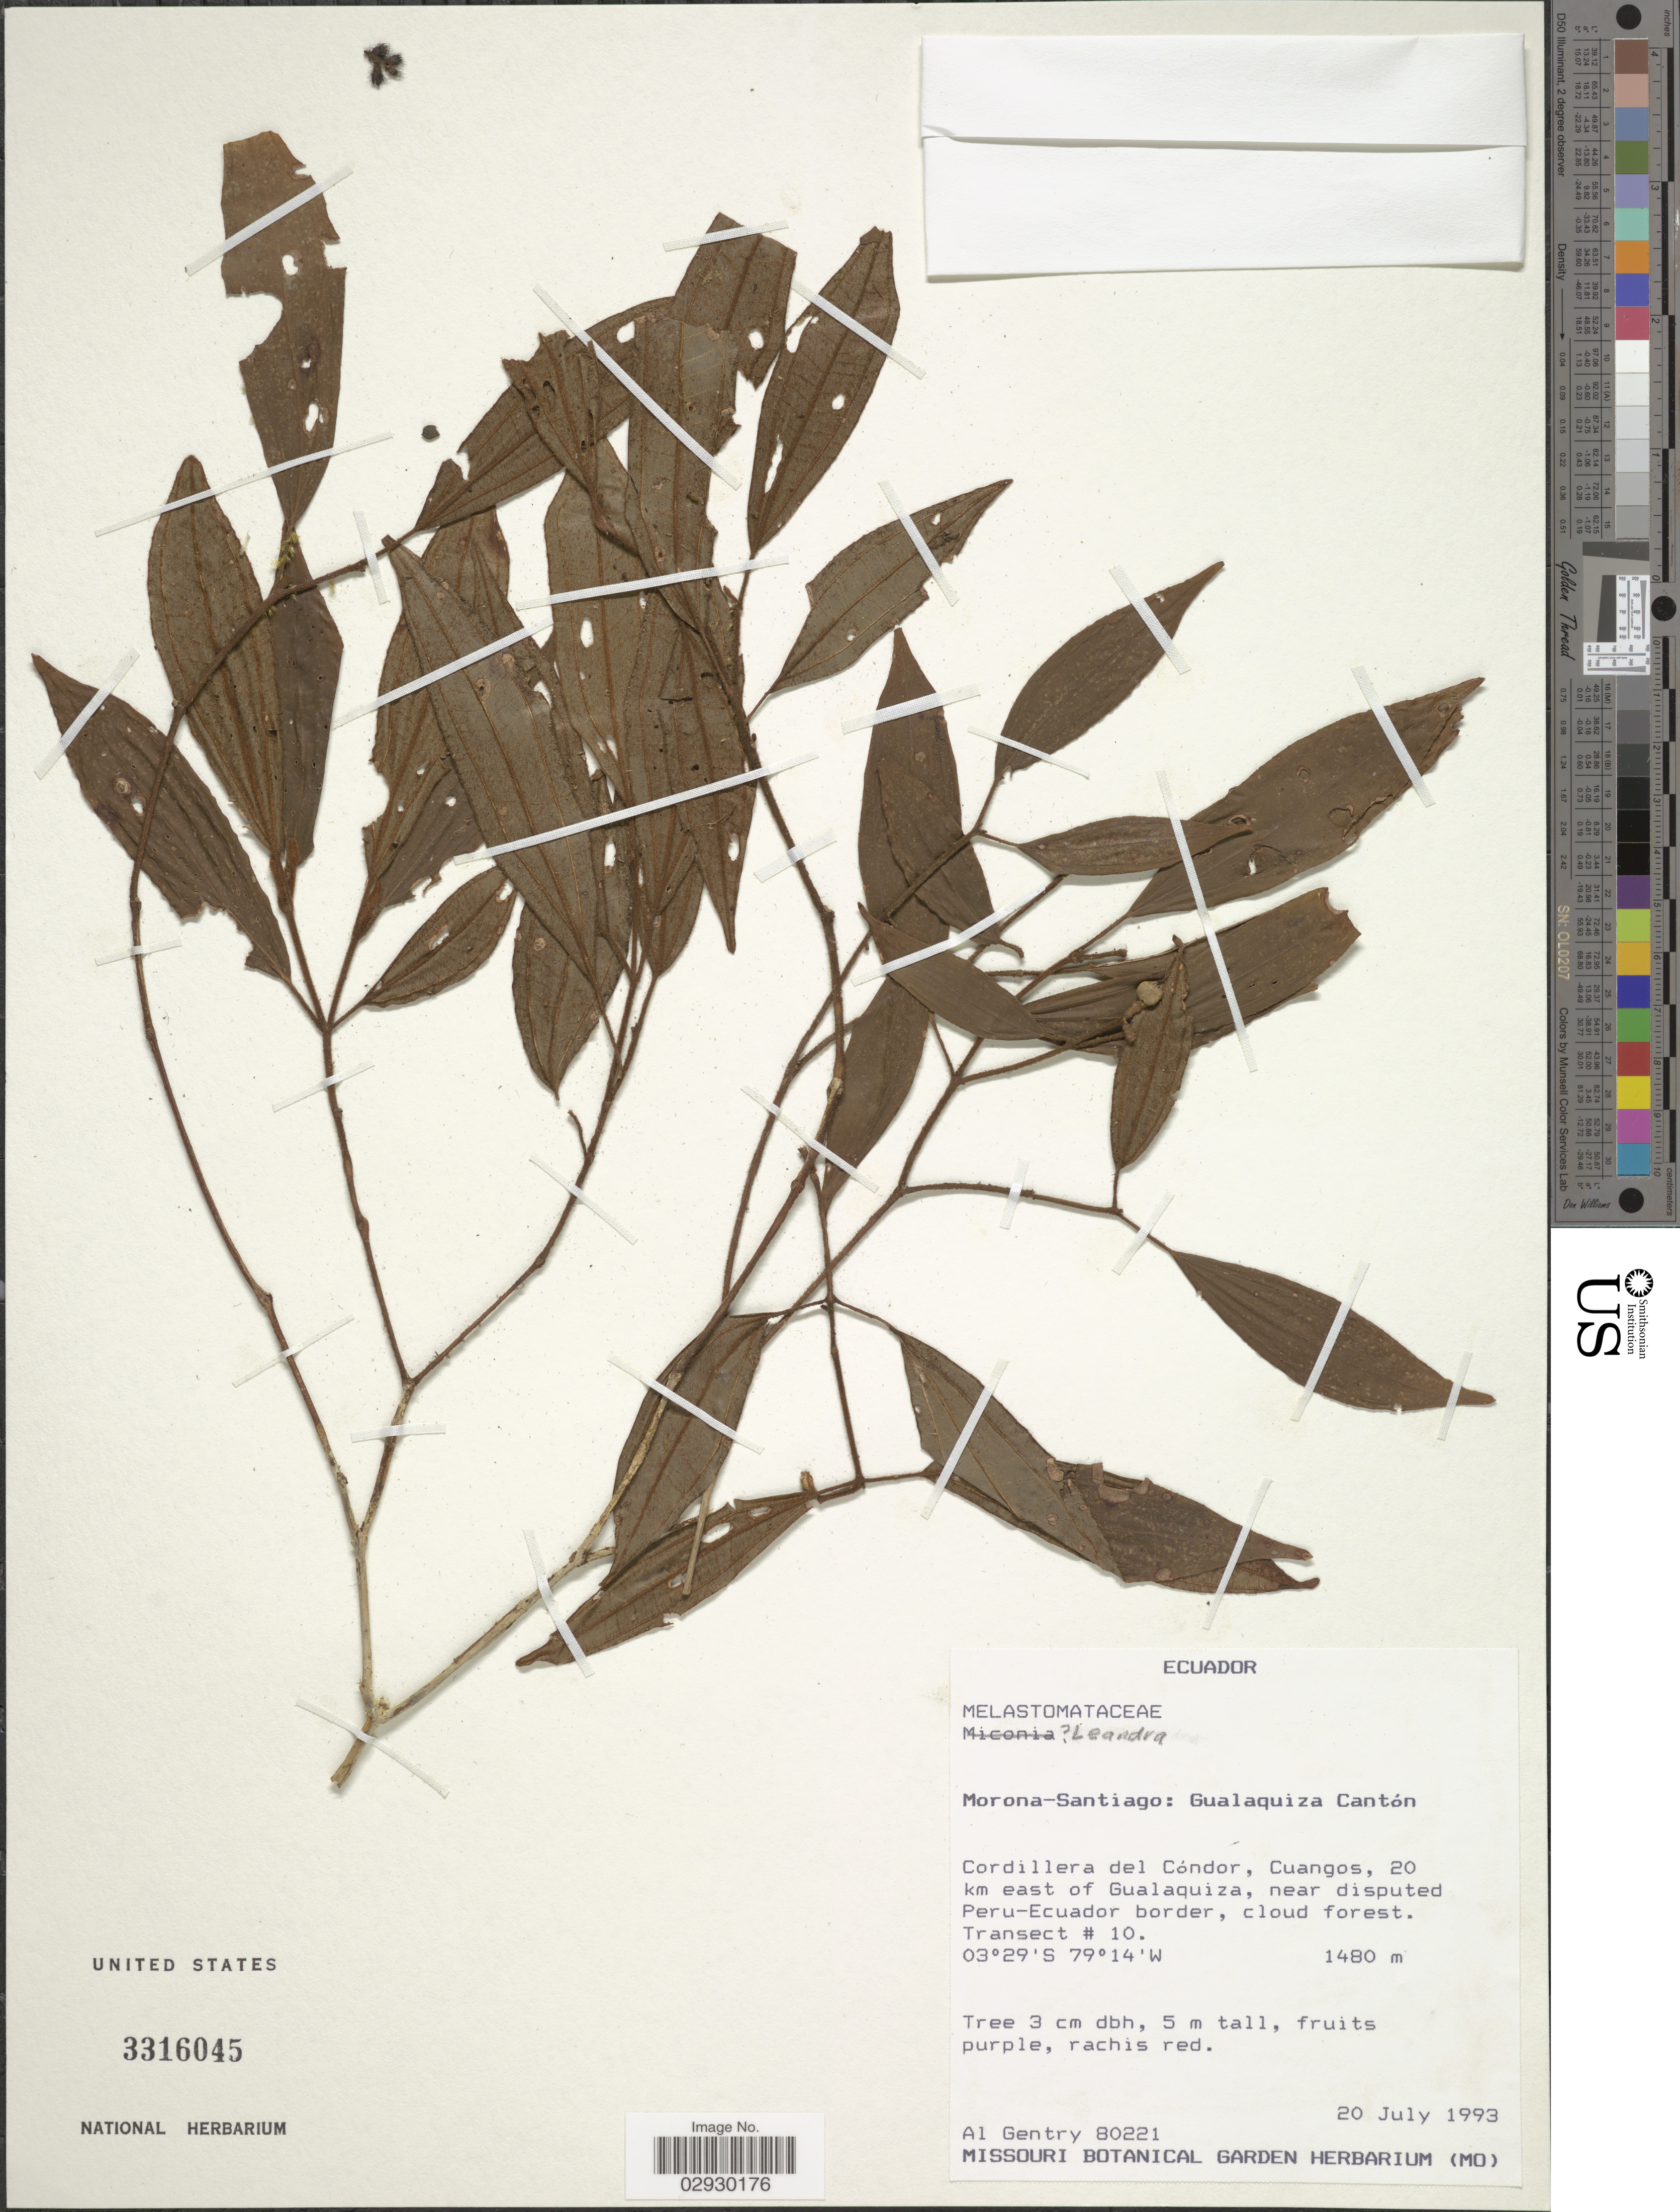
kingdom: Plantae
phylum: Tracheophyta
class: Magnoliopsida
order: Myrtales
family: Melastomataceae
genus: Leandra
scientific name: Leandra sp.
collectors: A. H. Gentry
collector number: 80221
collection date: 1993-07-20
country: Ecuador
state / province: Morona-Santiago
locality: Gualaquiza Cantón. Cordillera del Cóndor, Cuangos, 20 km east of Gualaquiza, near disputed Peru-Ecuador border, cloud forest. Transect #10.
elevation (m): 1480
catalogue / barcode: US 3316045